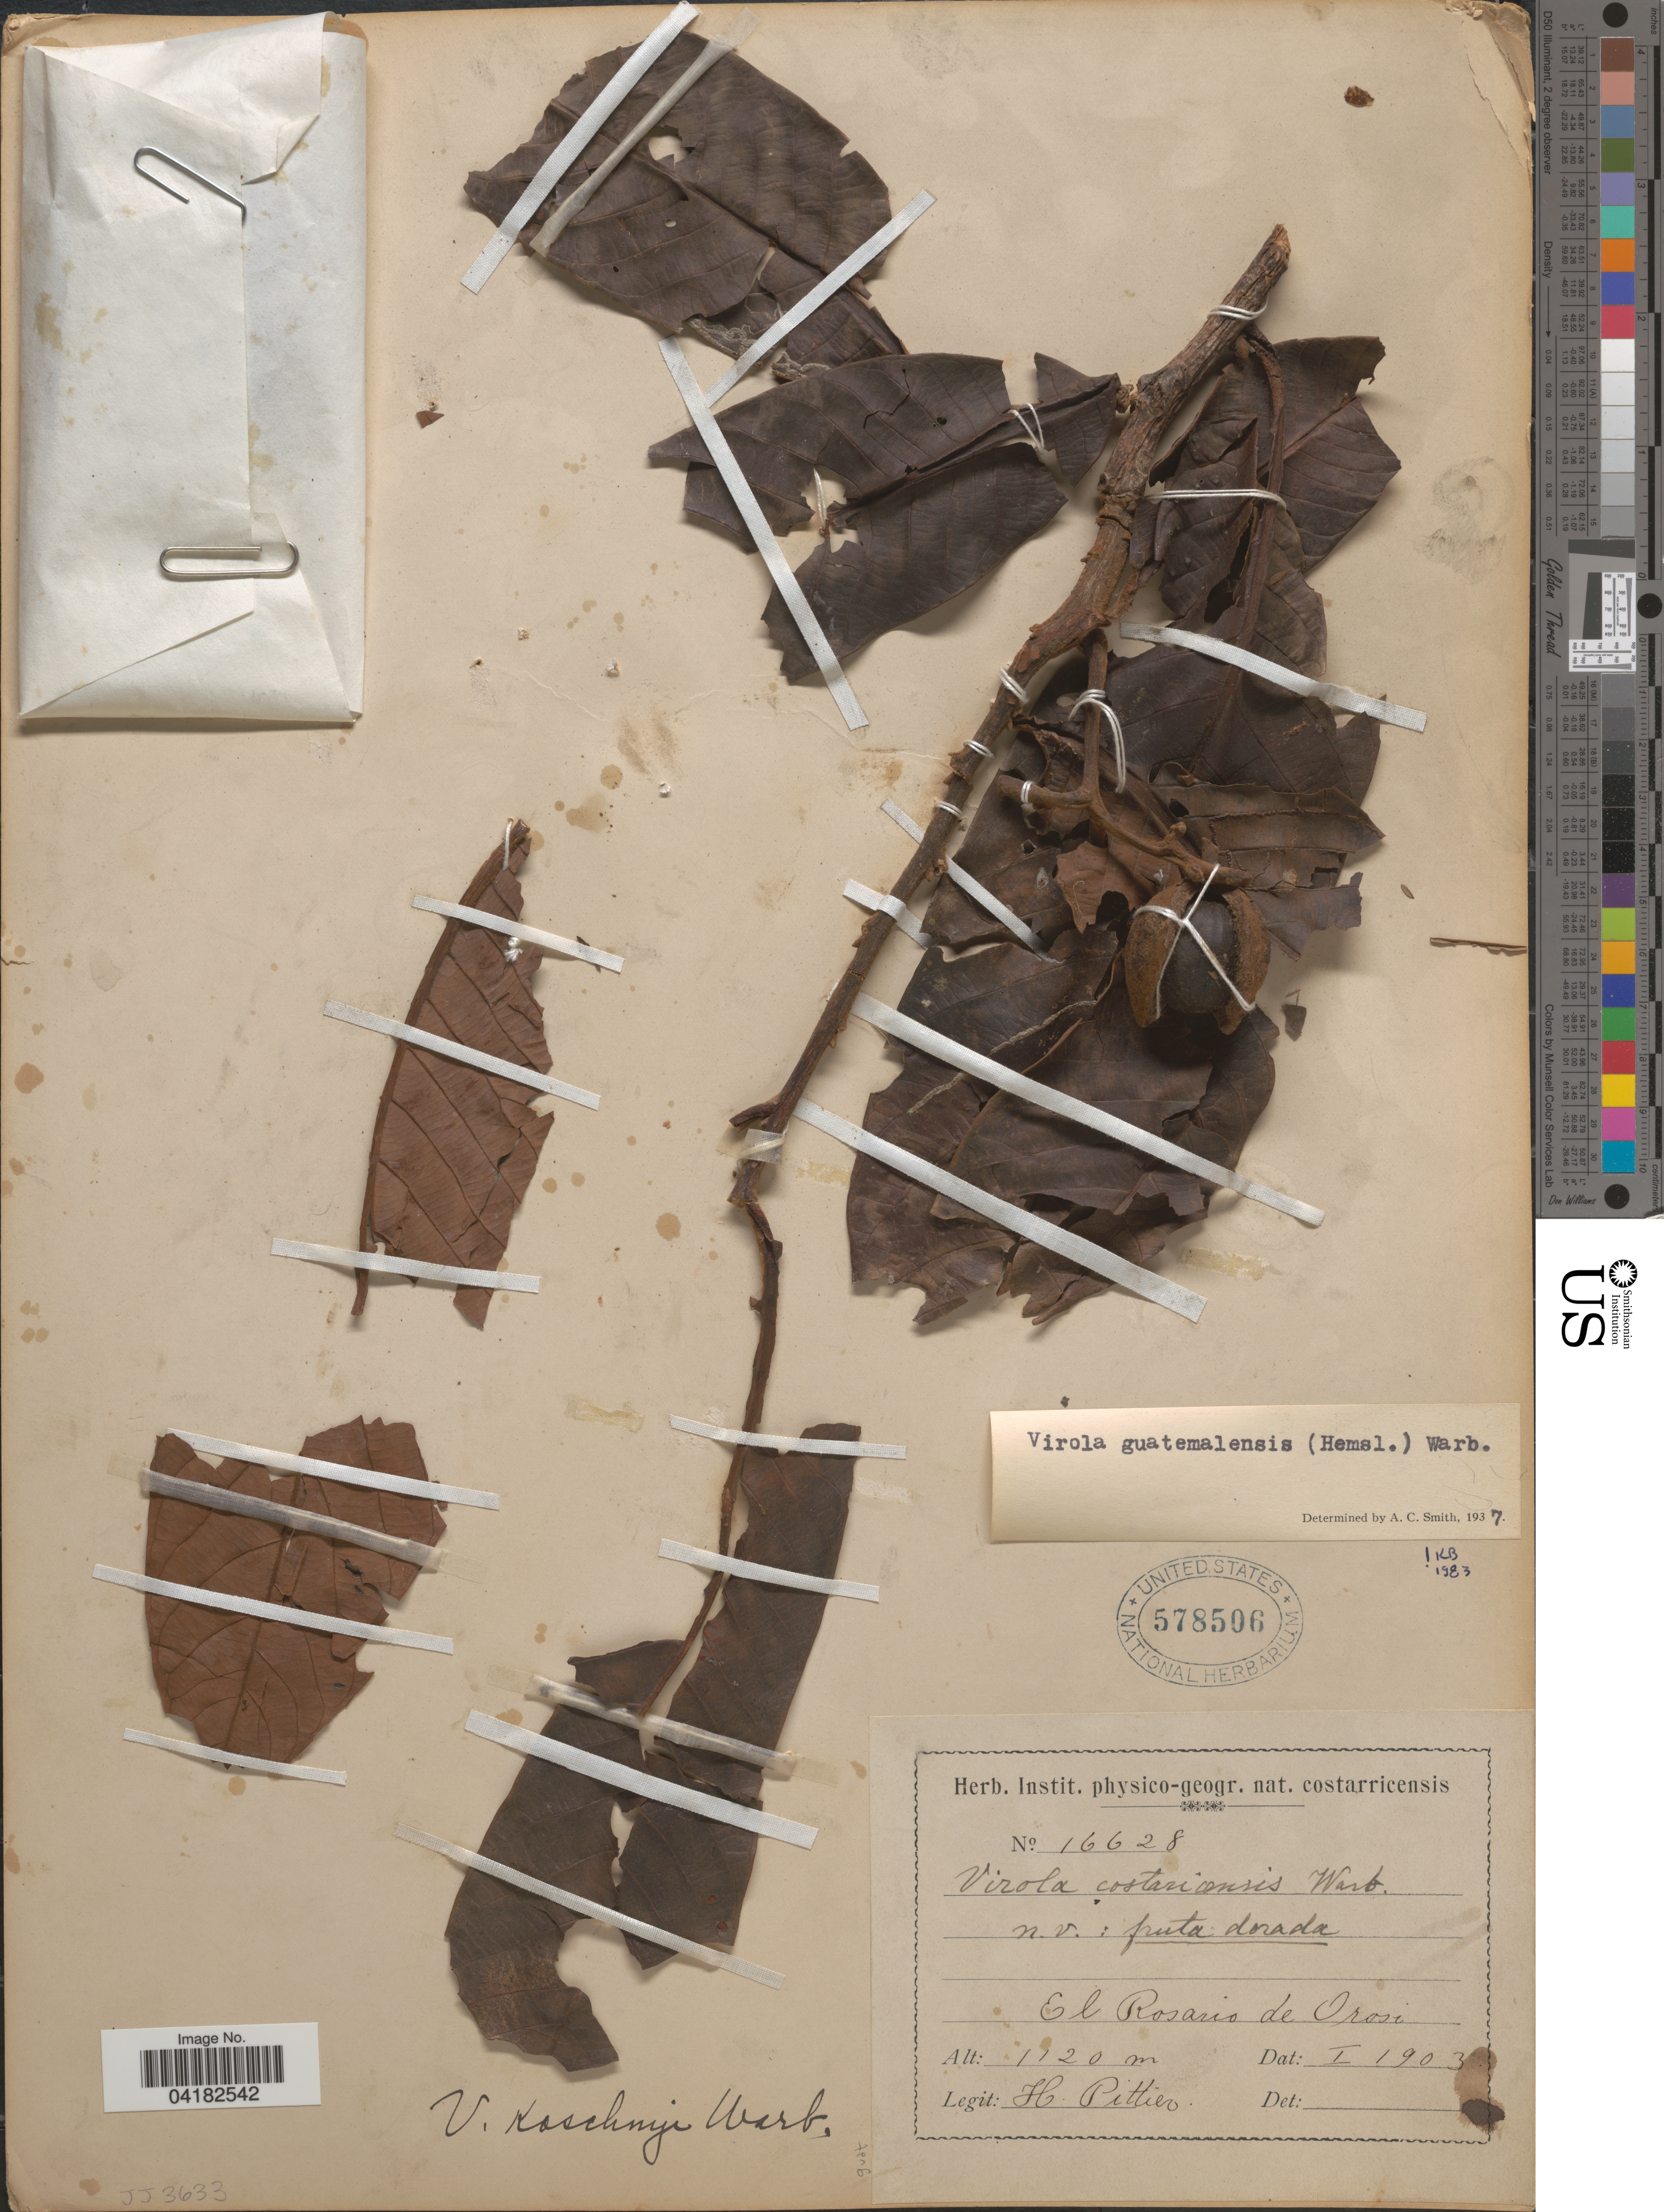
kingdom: Plantae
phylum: Tracheophyta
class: Magnoliopsida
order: Magnoliales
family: Myristicaceae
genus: Virola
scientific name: Virola guatemalensis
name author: (Hemsl.) Warb.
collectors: H. F. Pittier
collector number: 16628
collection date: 1903-01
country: Costa Rica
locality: El Rosario de Orosi.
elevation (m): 1120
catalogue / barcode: US 578506